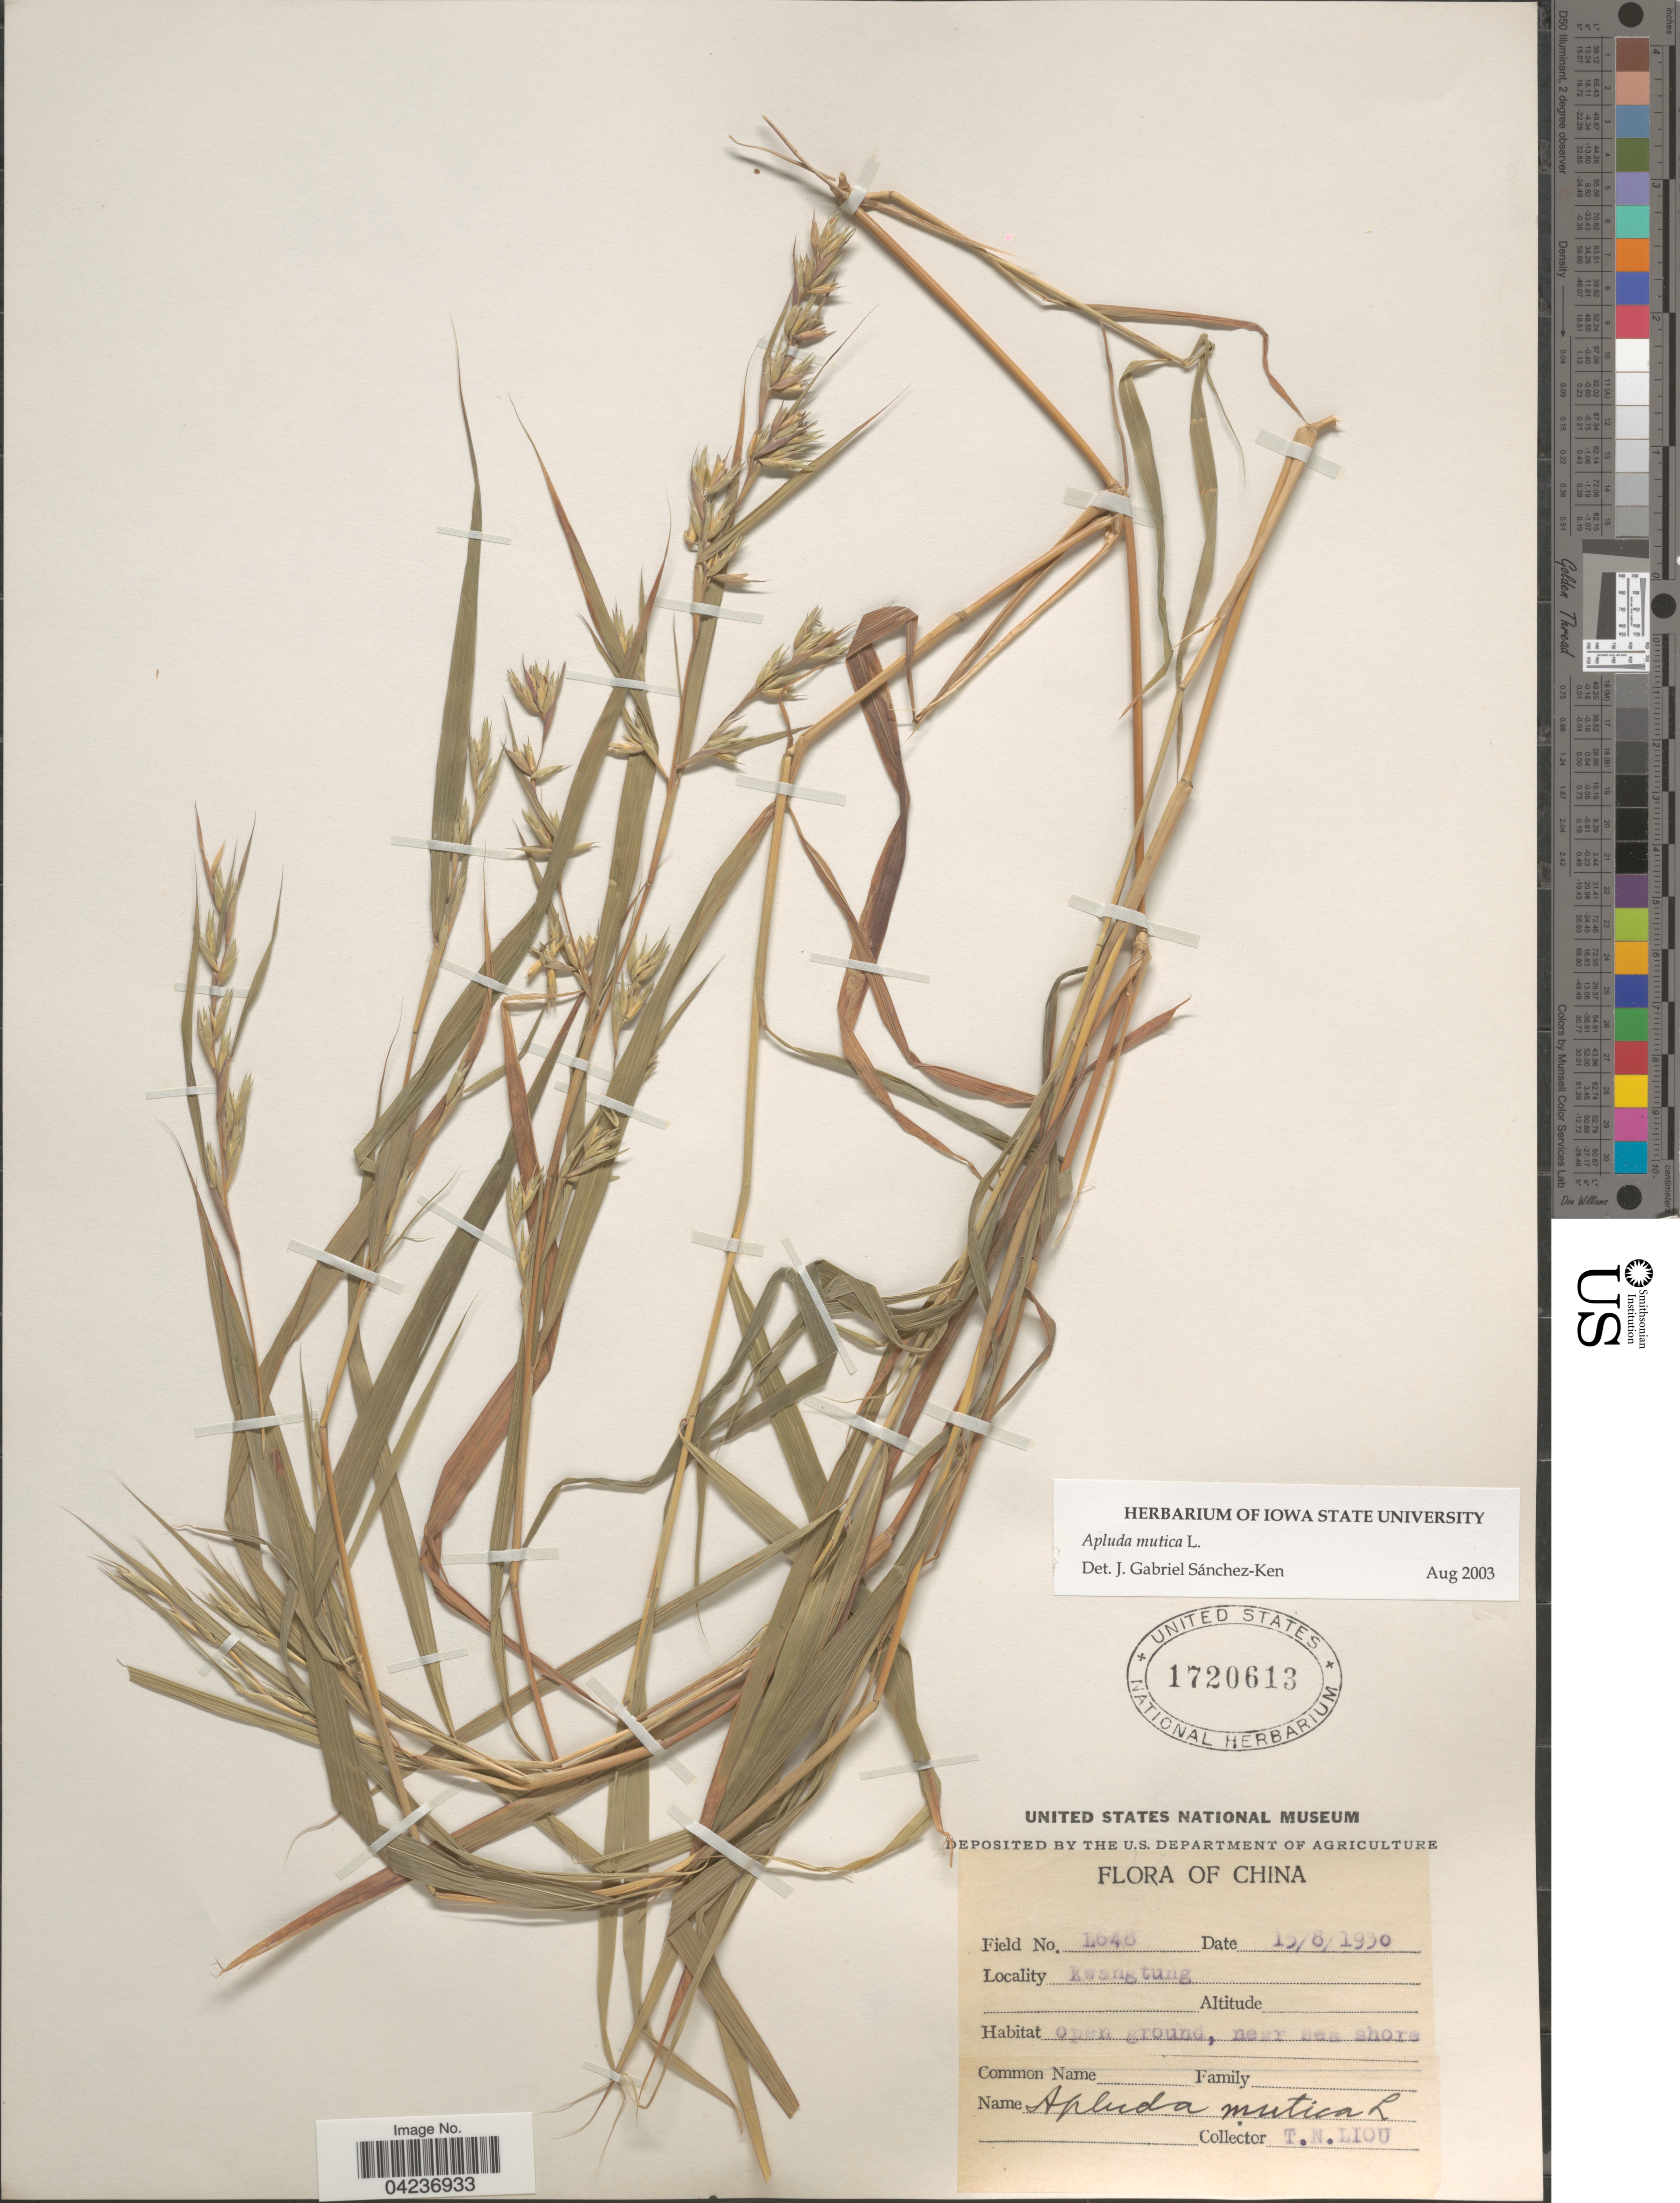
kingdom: Plantae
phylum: Tracheophyta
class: Liliopsida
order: Poales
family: Poaceae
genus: Apluda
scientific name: Apluda mutica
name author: L.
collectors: T. N. Liou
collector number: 1648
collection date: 1930-08-15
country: China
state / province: Guangdong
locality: Kwangtung. Open ground, near sea shore.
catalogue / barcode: US 1720613